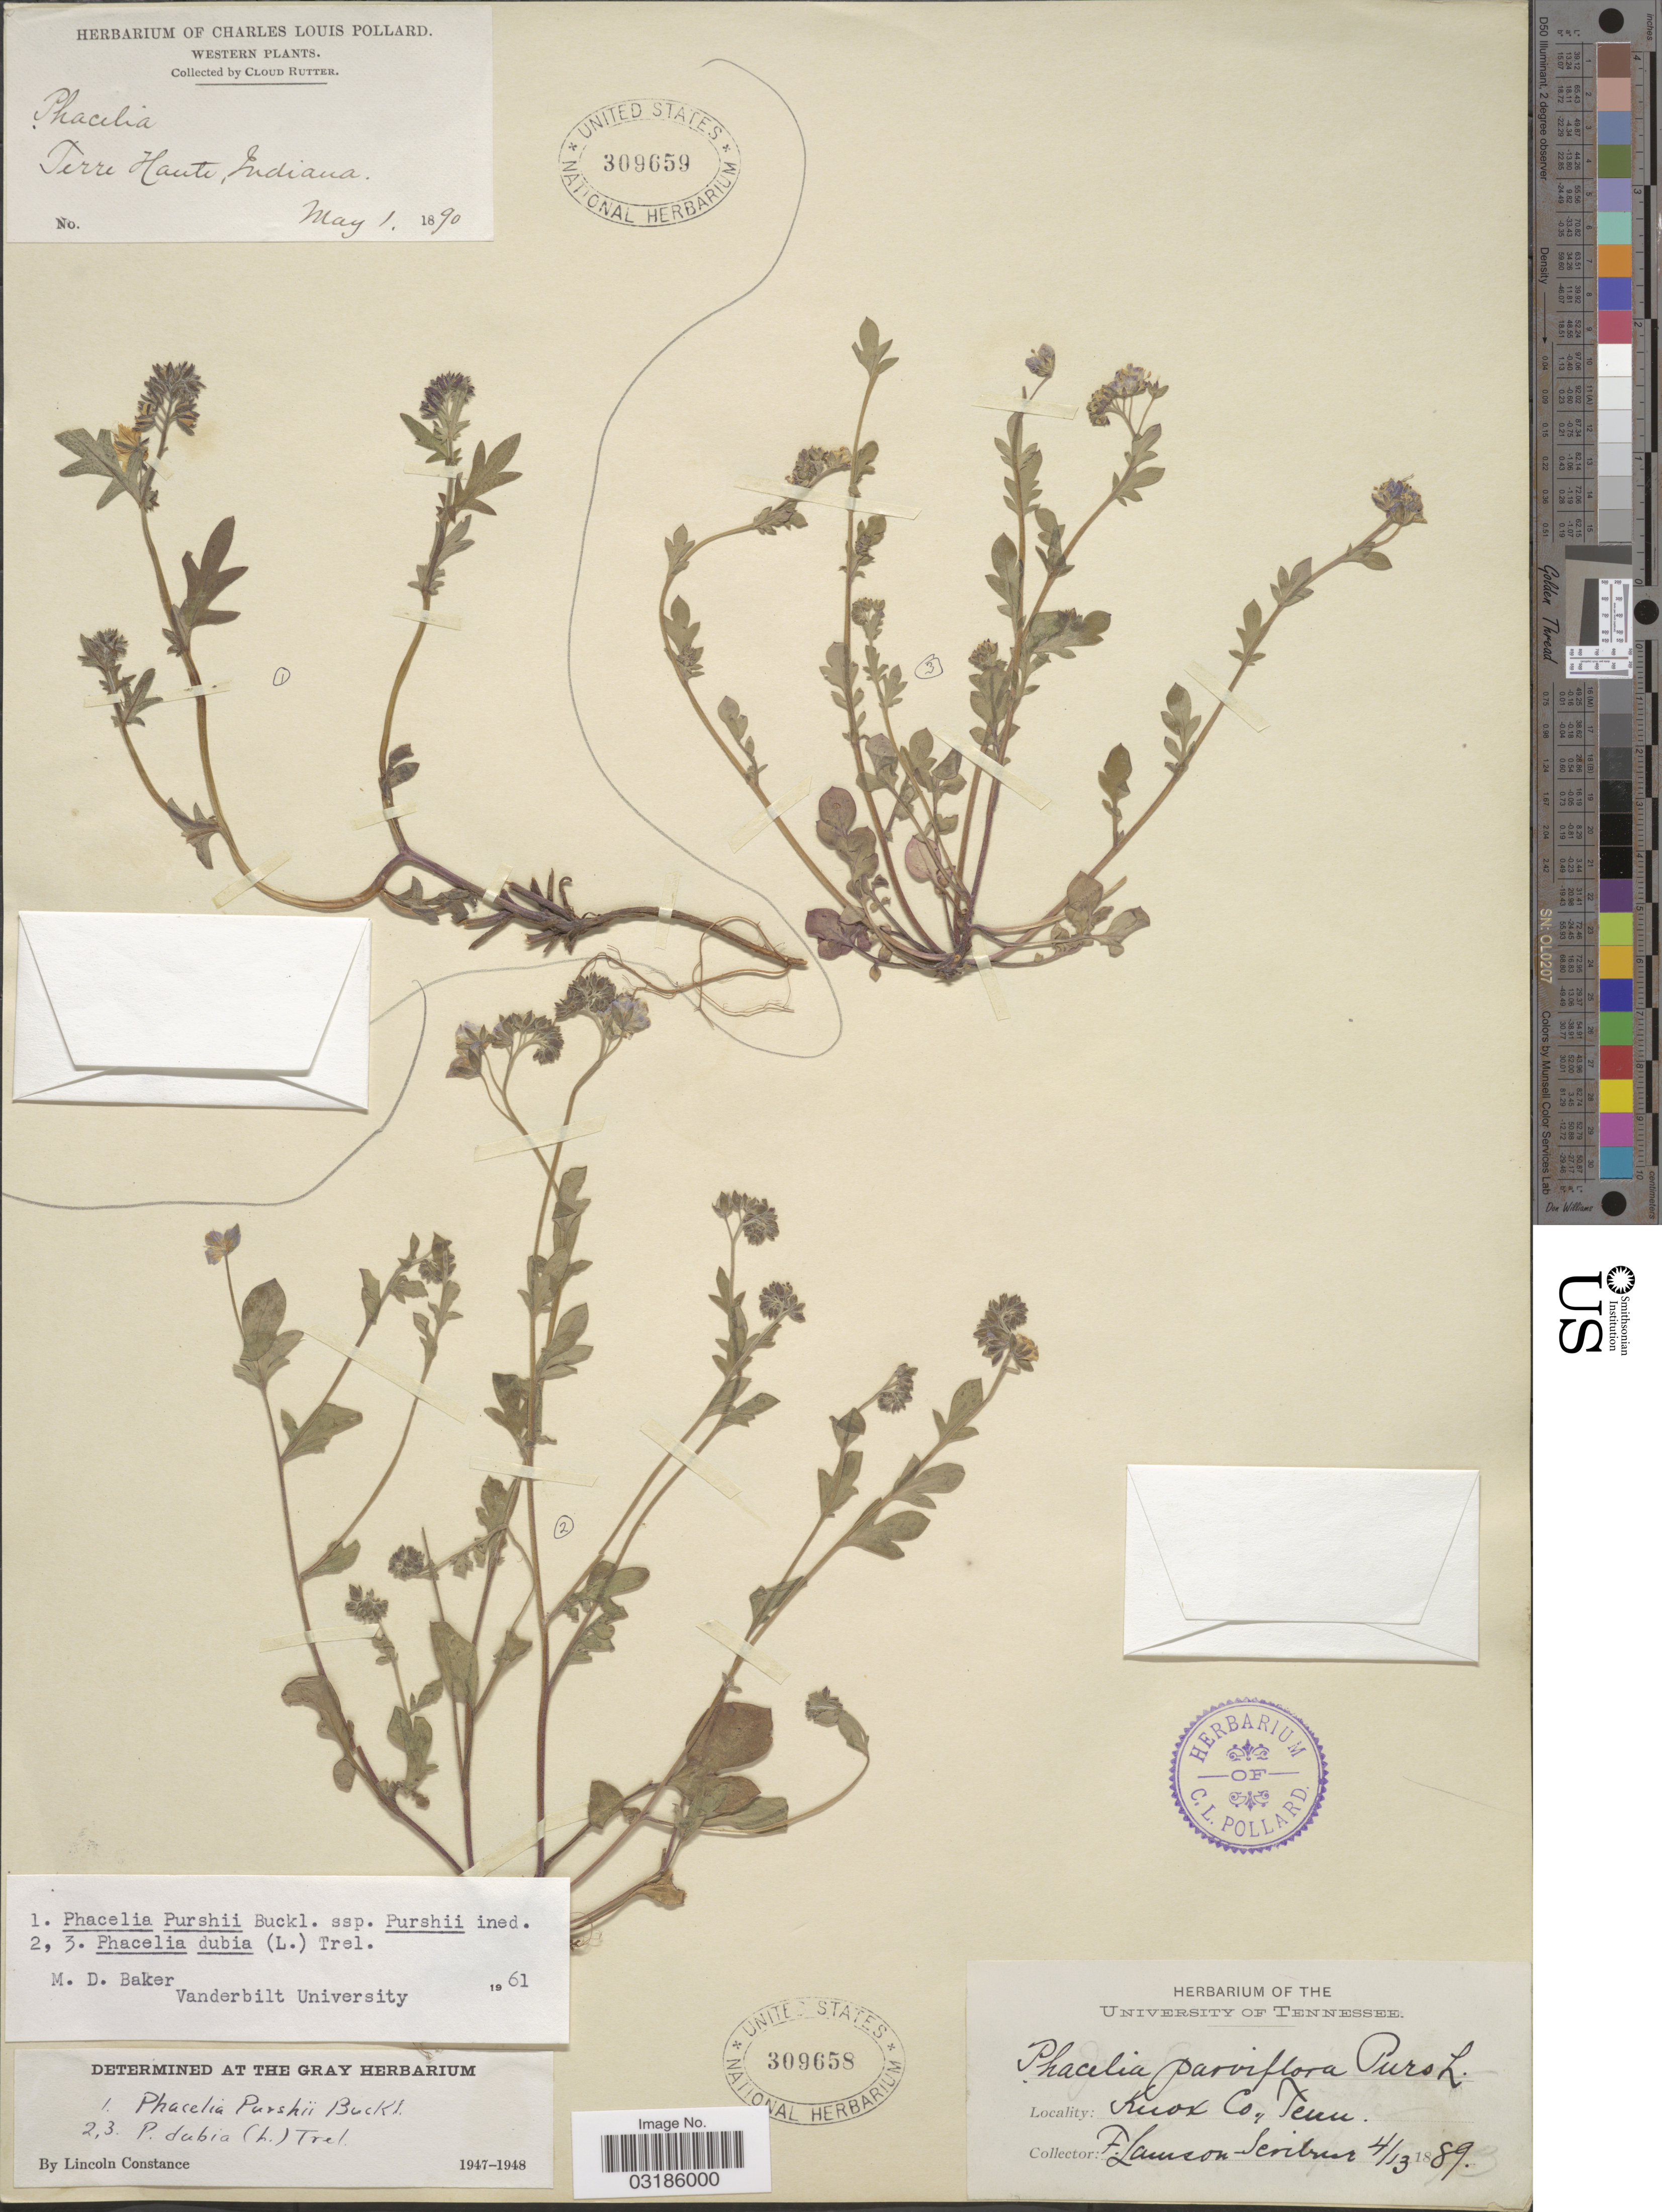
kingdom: Plantae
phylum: Tracheophyta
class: Magnoliopsida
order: Boraginales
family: Hydrophyllaceae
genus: Phacelia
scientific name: Phacelia dubia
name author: (L.) Trel.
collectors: F. Scribner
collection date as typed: Transcribed d/m/y: 13/4/89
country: United States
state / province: Tennessee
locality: Knox Co.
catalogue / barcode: US 309658